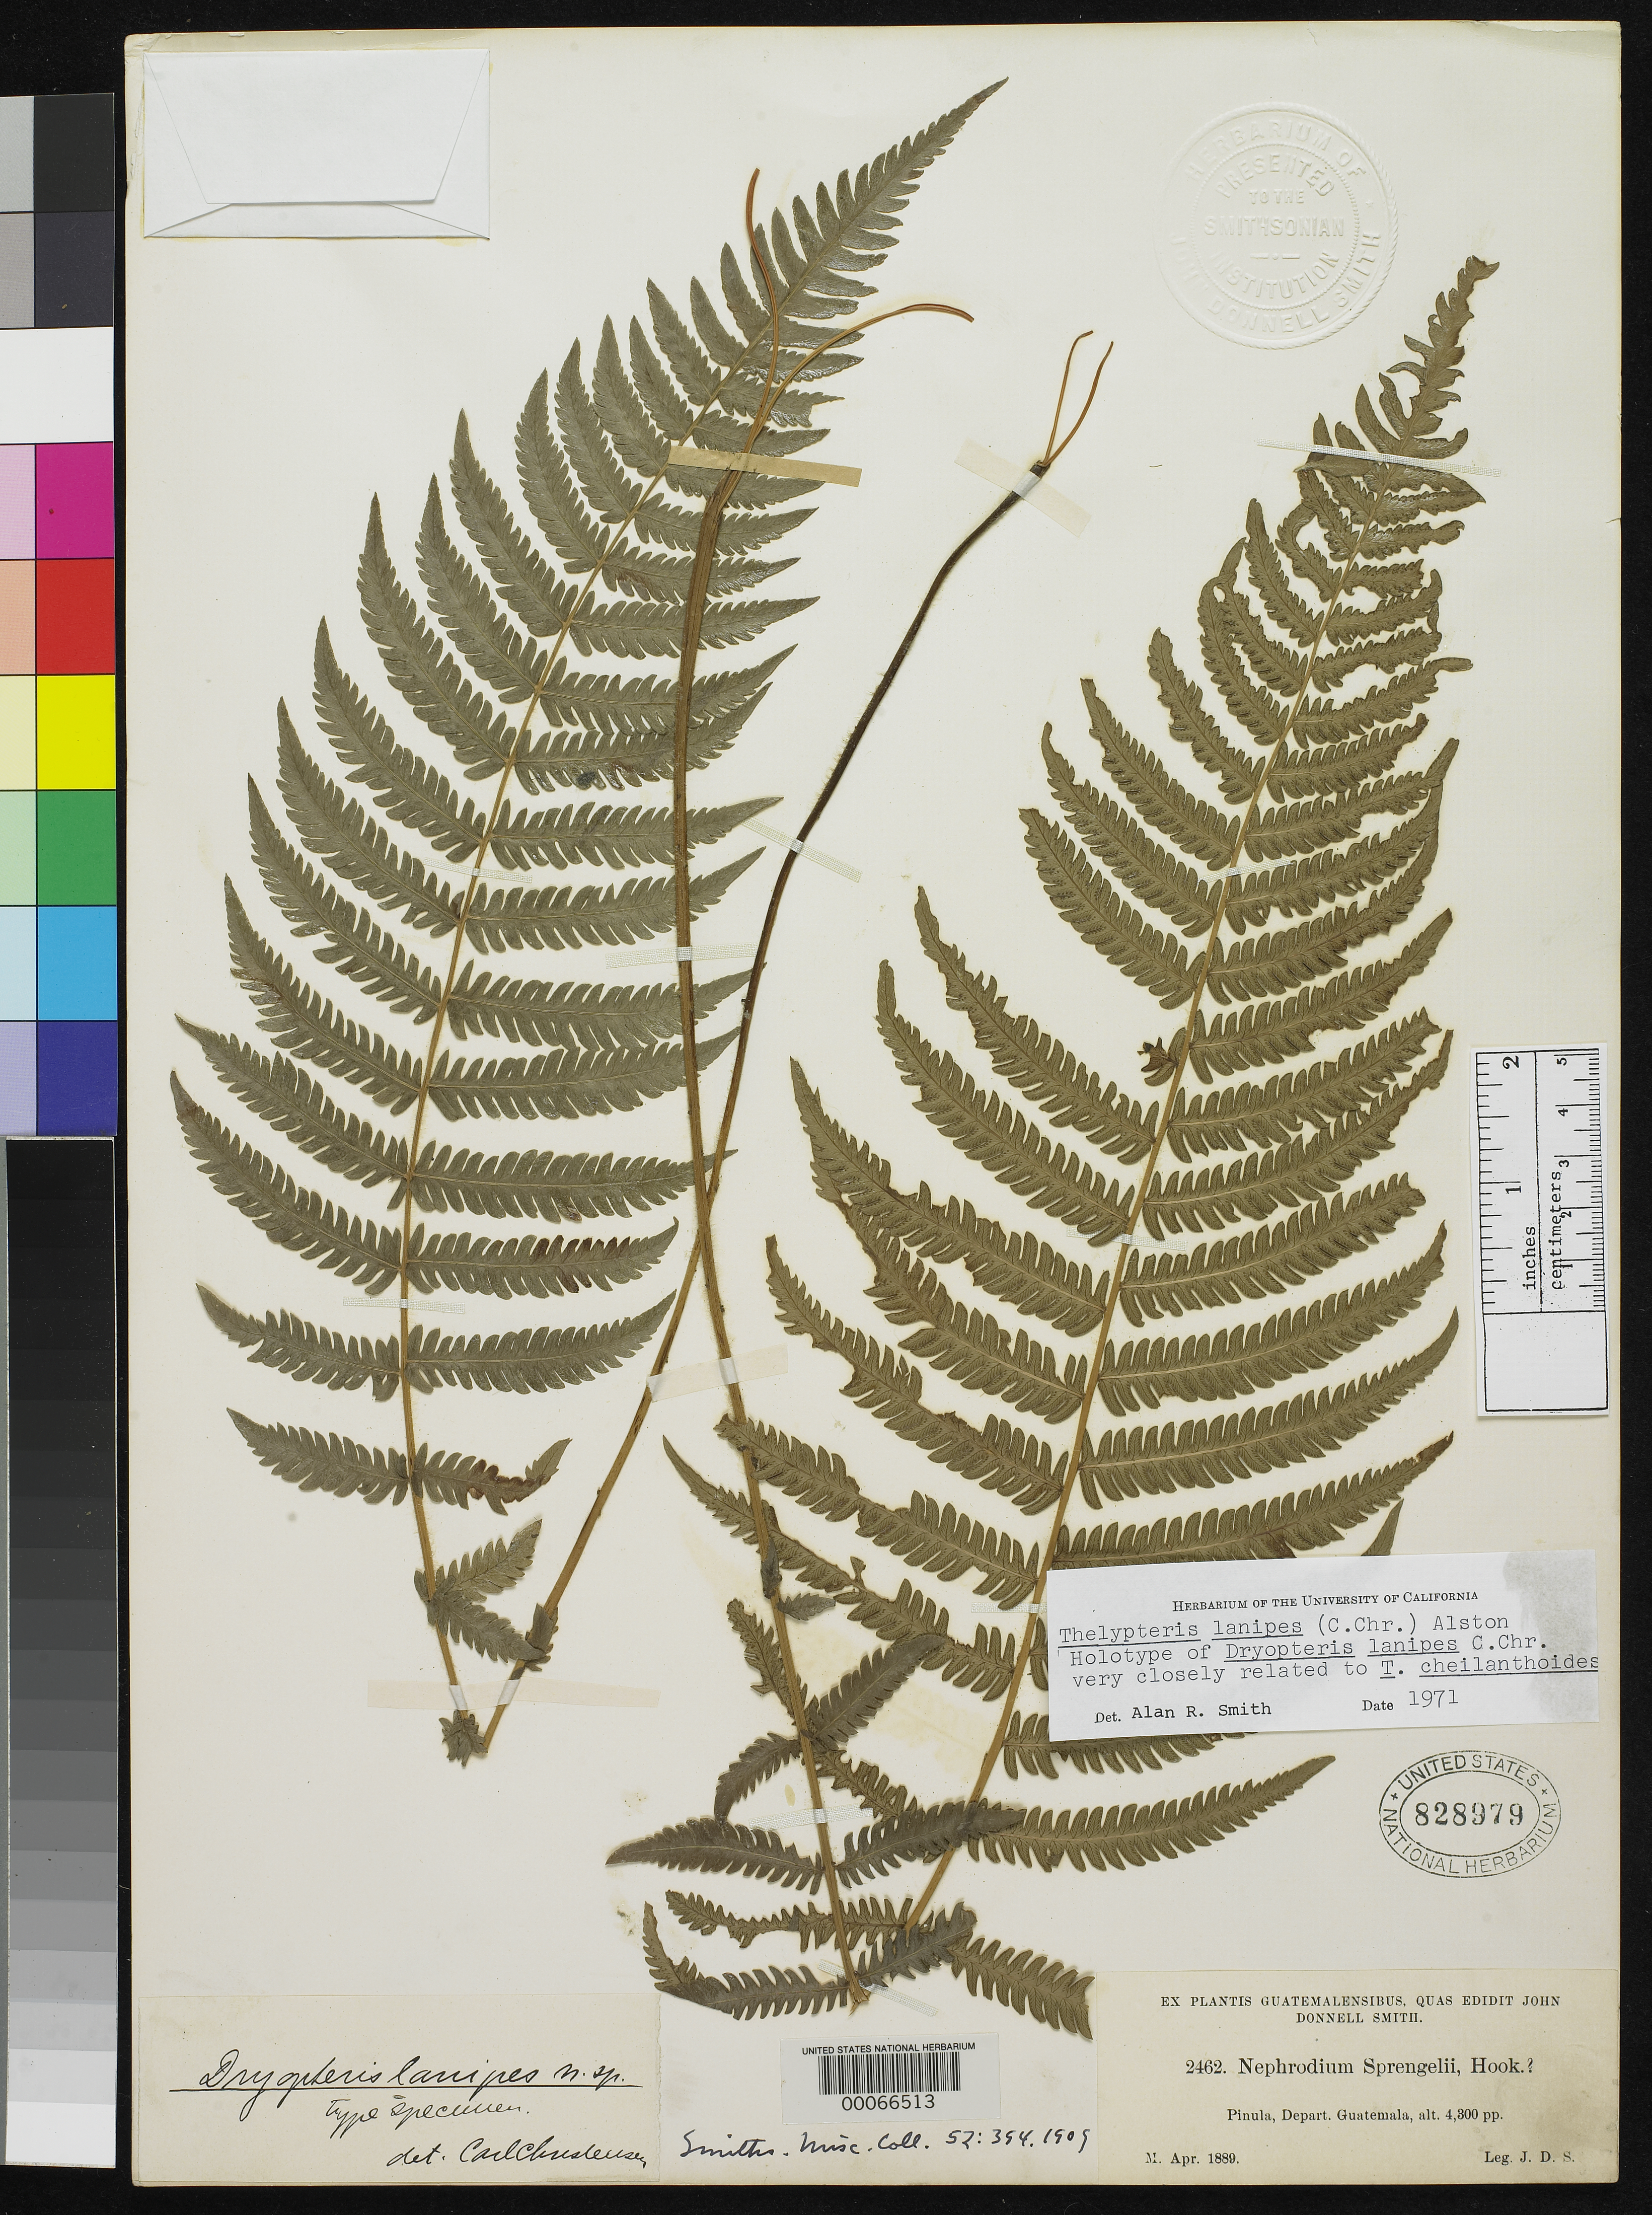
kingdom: Plantae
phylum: Tracheophyta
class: Polypodiopsida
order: Polypodiales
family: Dryopteridaceae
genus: Dryopteris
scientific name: Dryopteris lanipes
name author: C. Chr.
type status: Holotype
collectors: J. Donnell Smith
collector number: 2462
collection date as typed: Apr 1889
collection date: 1889-04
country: Guatemala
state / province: Guatemala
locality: Pinula.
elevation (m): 1311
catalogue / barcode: US 828979